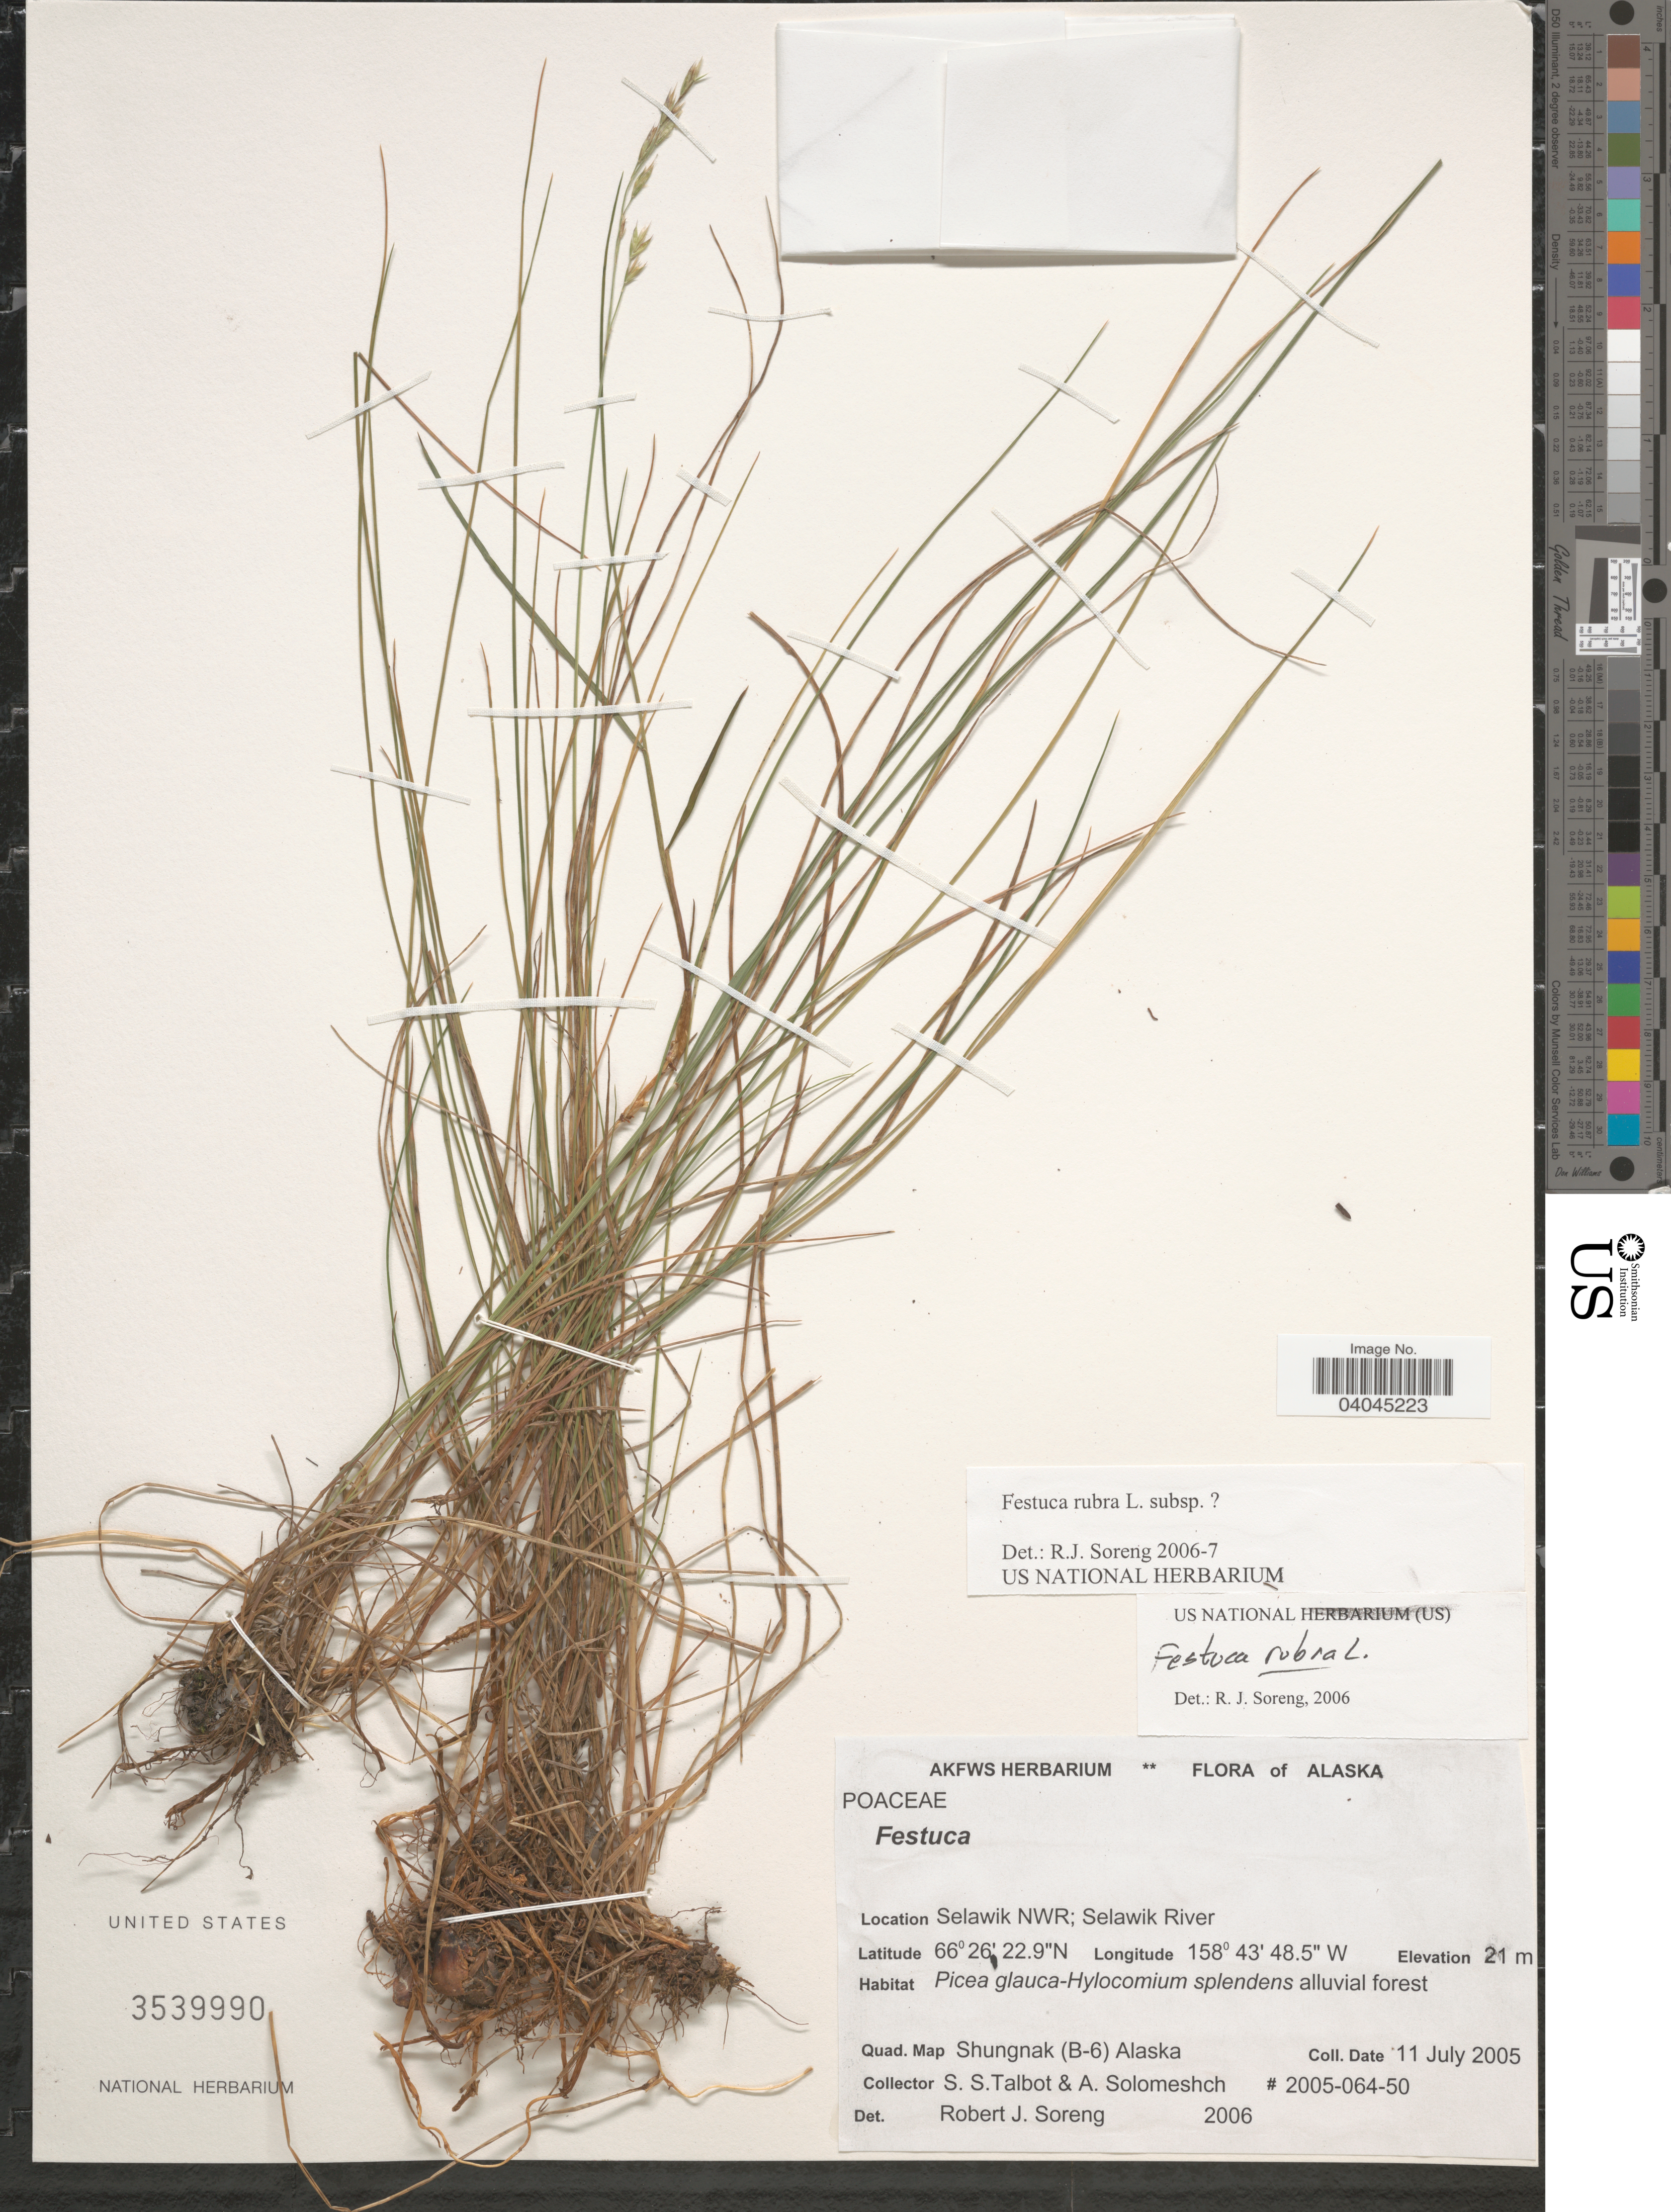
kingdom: Plantae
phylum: Tracheophyta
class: Liliopsida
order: Poales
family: Poaceae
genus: Festuca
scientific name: Festuca rubra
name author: L.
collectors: S. S. Talbot & A. Solomeshch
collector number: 2005-064-50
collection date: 2005-07-11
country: United States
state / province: Alaska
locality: Selawik NWR; Selawik River. Quad. Map Shungnak (B-6).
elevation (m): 21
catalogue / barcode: US 3539990